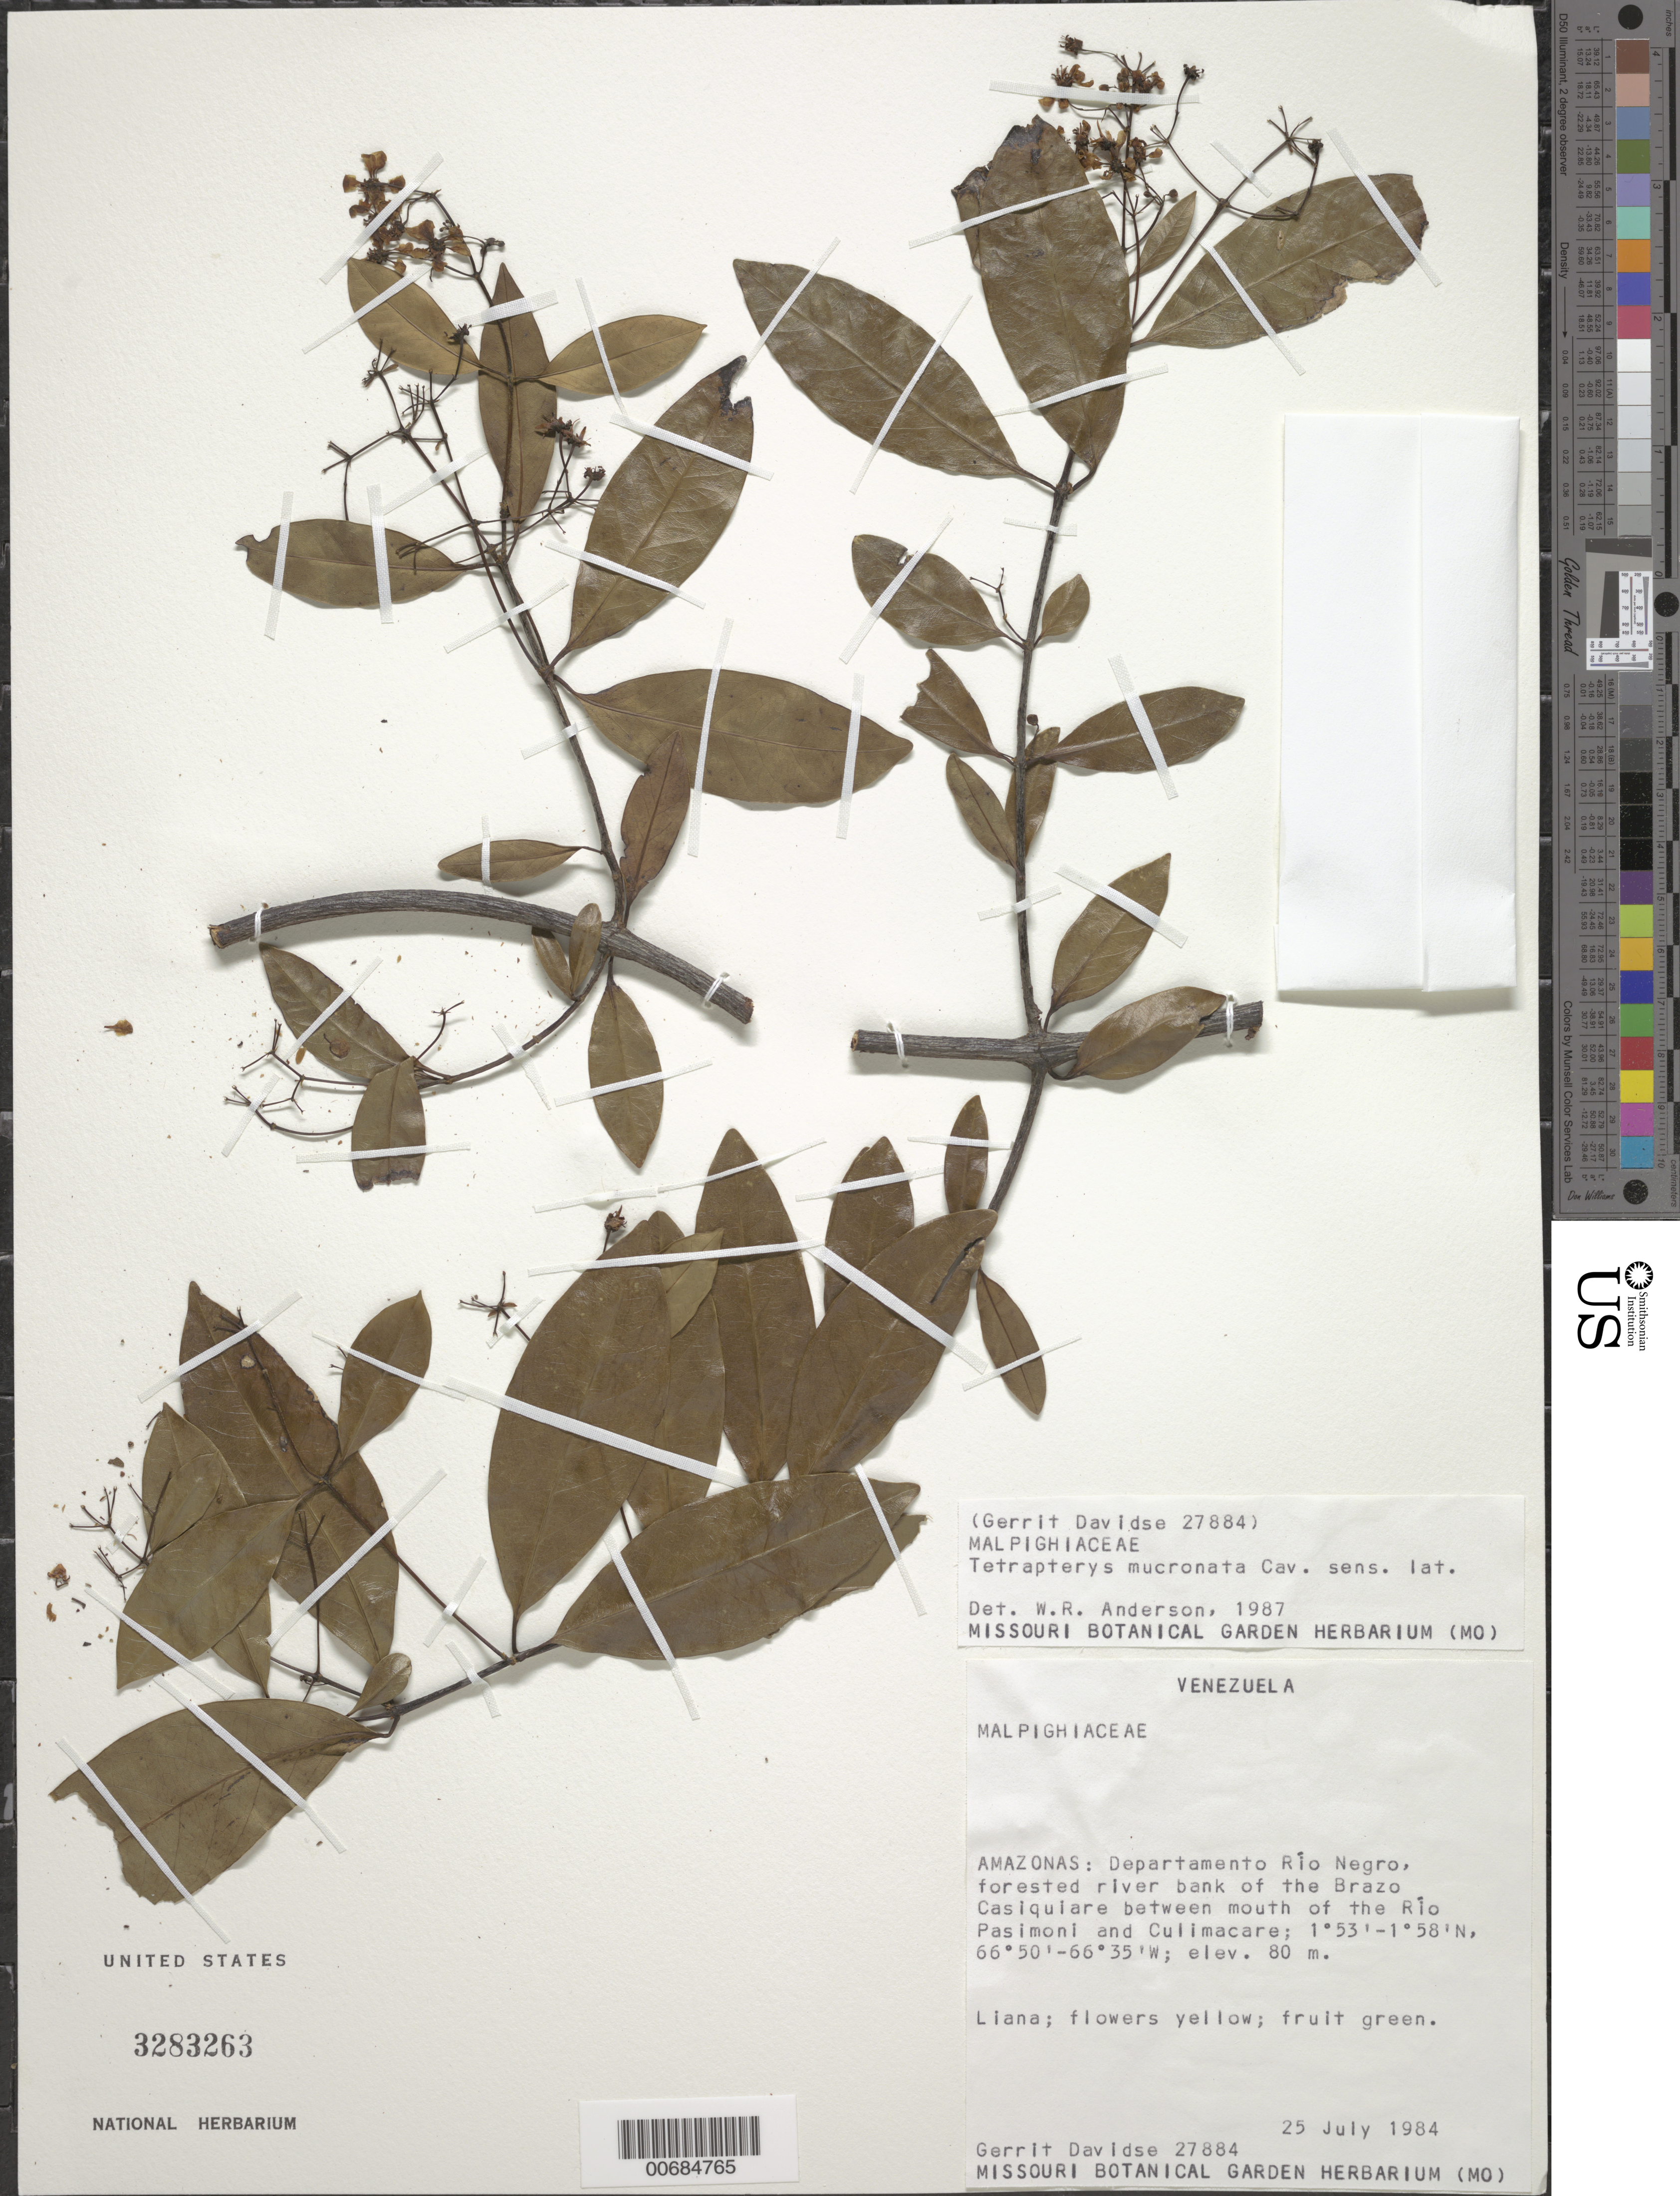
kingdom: Plantae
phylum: Tracheophyta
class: Magnoliopsida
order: Malpighiales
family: Malpighiaceae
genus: Tetrapterys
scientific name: Tetrapterys mucronata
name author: Cav.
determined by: Anderson, W. R., (MICH), University of Michigan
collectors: G. Davidse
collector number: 27884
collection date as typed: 25-Jul-84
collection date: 1984-07-25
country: Venezuela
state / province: Amazonas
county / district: Río Negro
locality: Brazo Casiquiare betw. mouth of Río Pasimoni and Cullimarce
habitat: Forested river bank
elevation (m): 80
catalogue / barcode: US 3283263